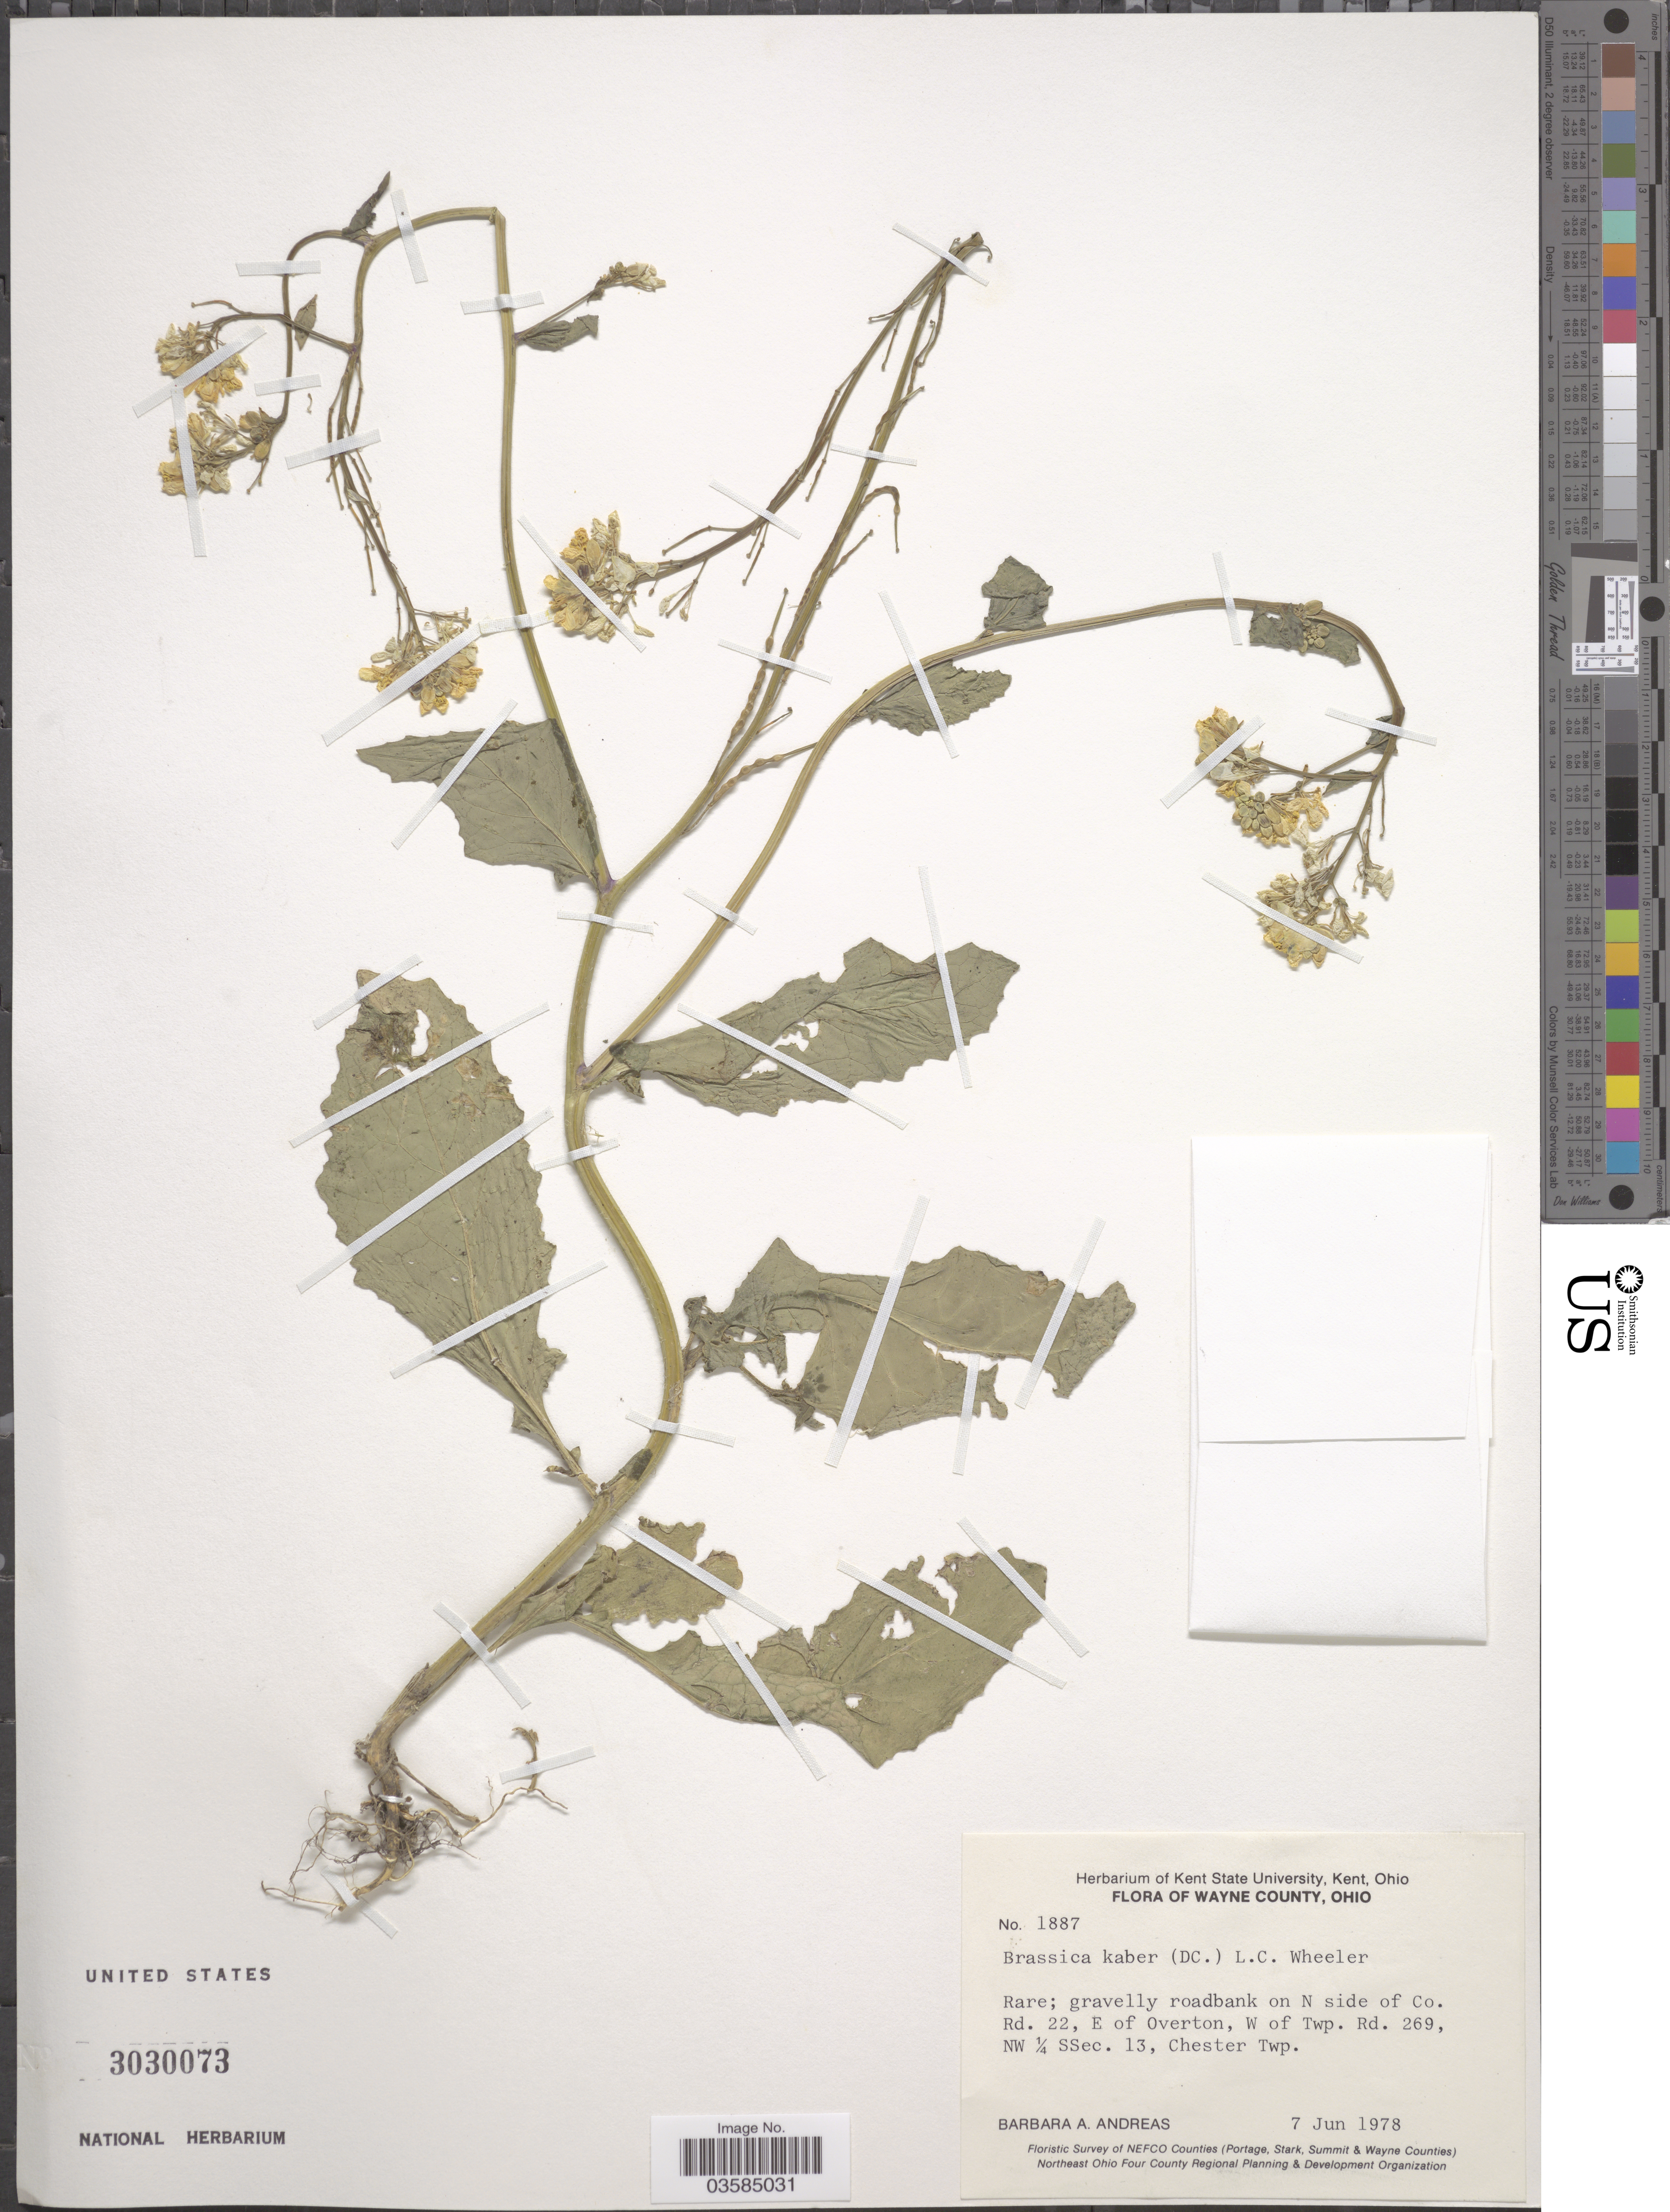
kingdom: Plantae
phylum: Tracheophyta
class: Magnoliopsida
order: Brassicales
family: Brassicaceae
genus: Brassica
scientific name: Brassica kaber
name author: (DC.) L.C. Wheeler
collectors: B. A. Andreas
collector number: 1887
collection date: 1978-06-07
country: United States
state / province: Ohio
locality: Wayne County. Gravelly roadbank on N side of Co. Rd. 22, E of Overton, W of Twp. Rd. 269, NW ¼ SSec. 13, Chester Twp.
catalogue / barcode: US 3030073